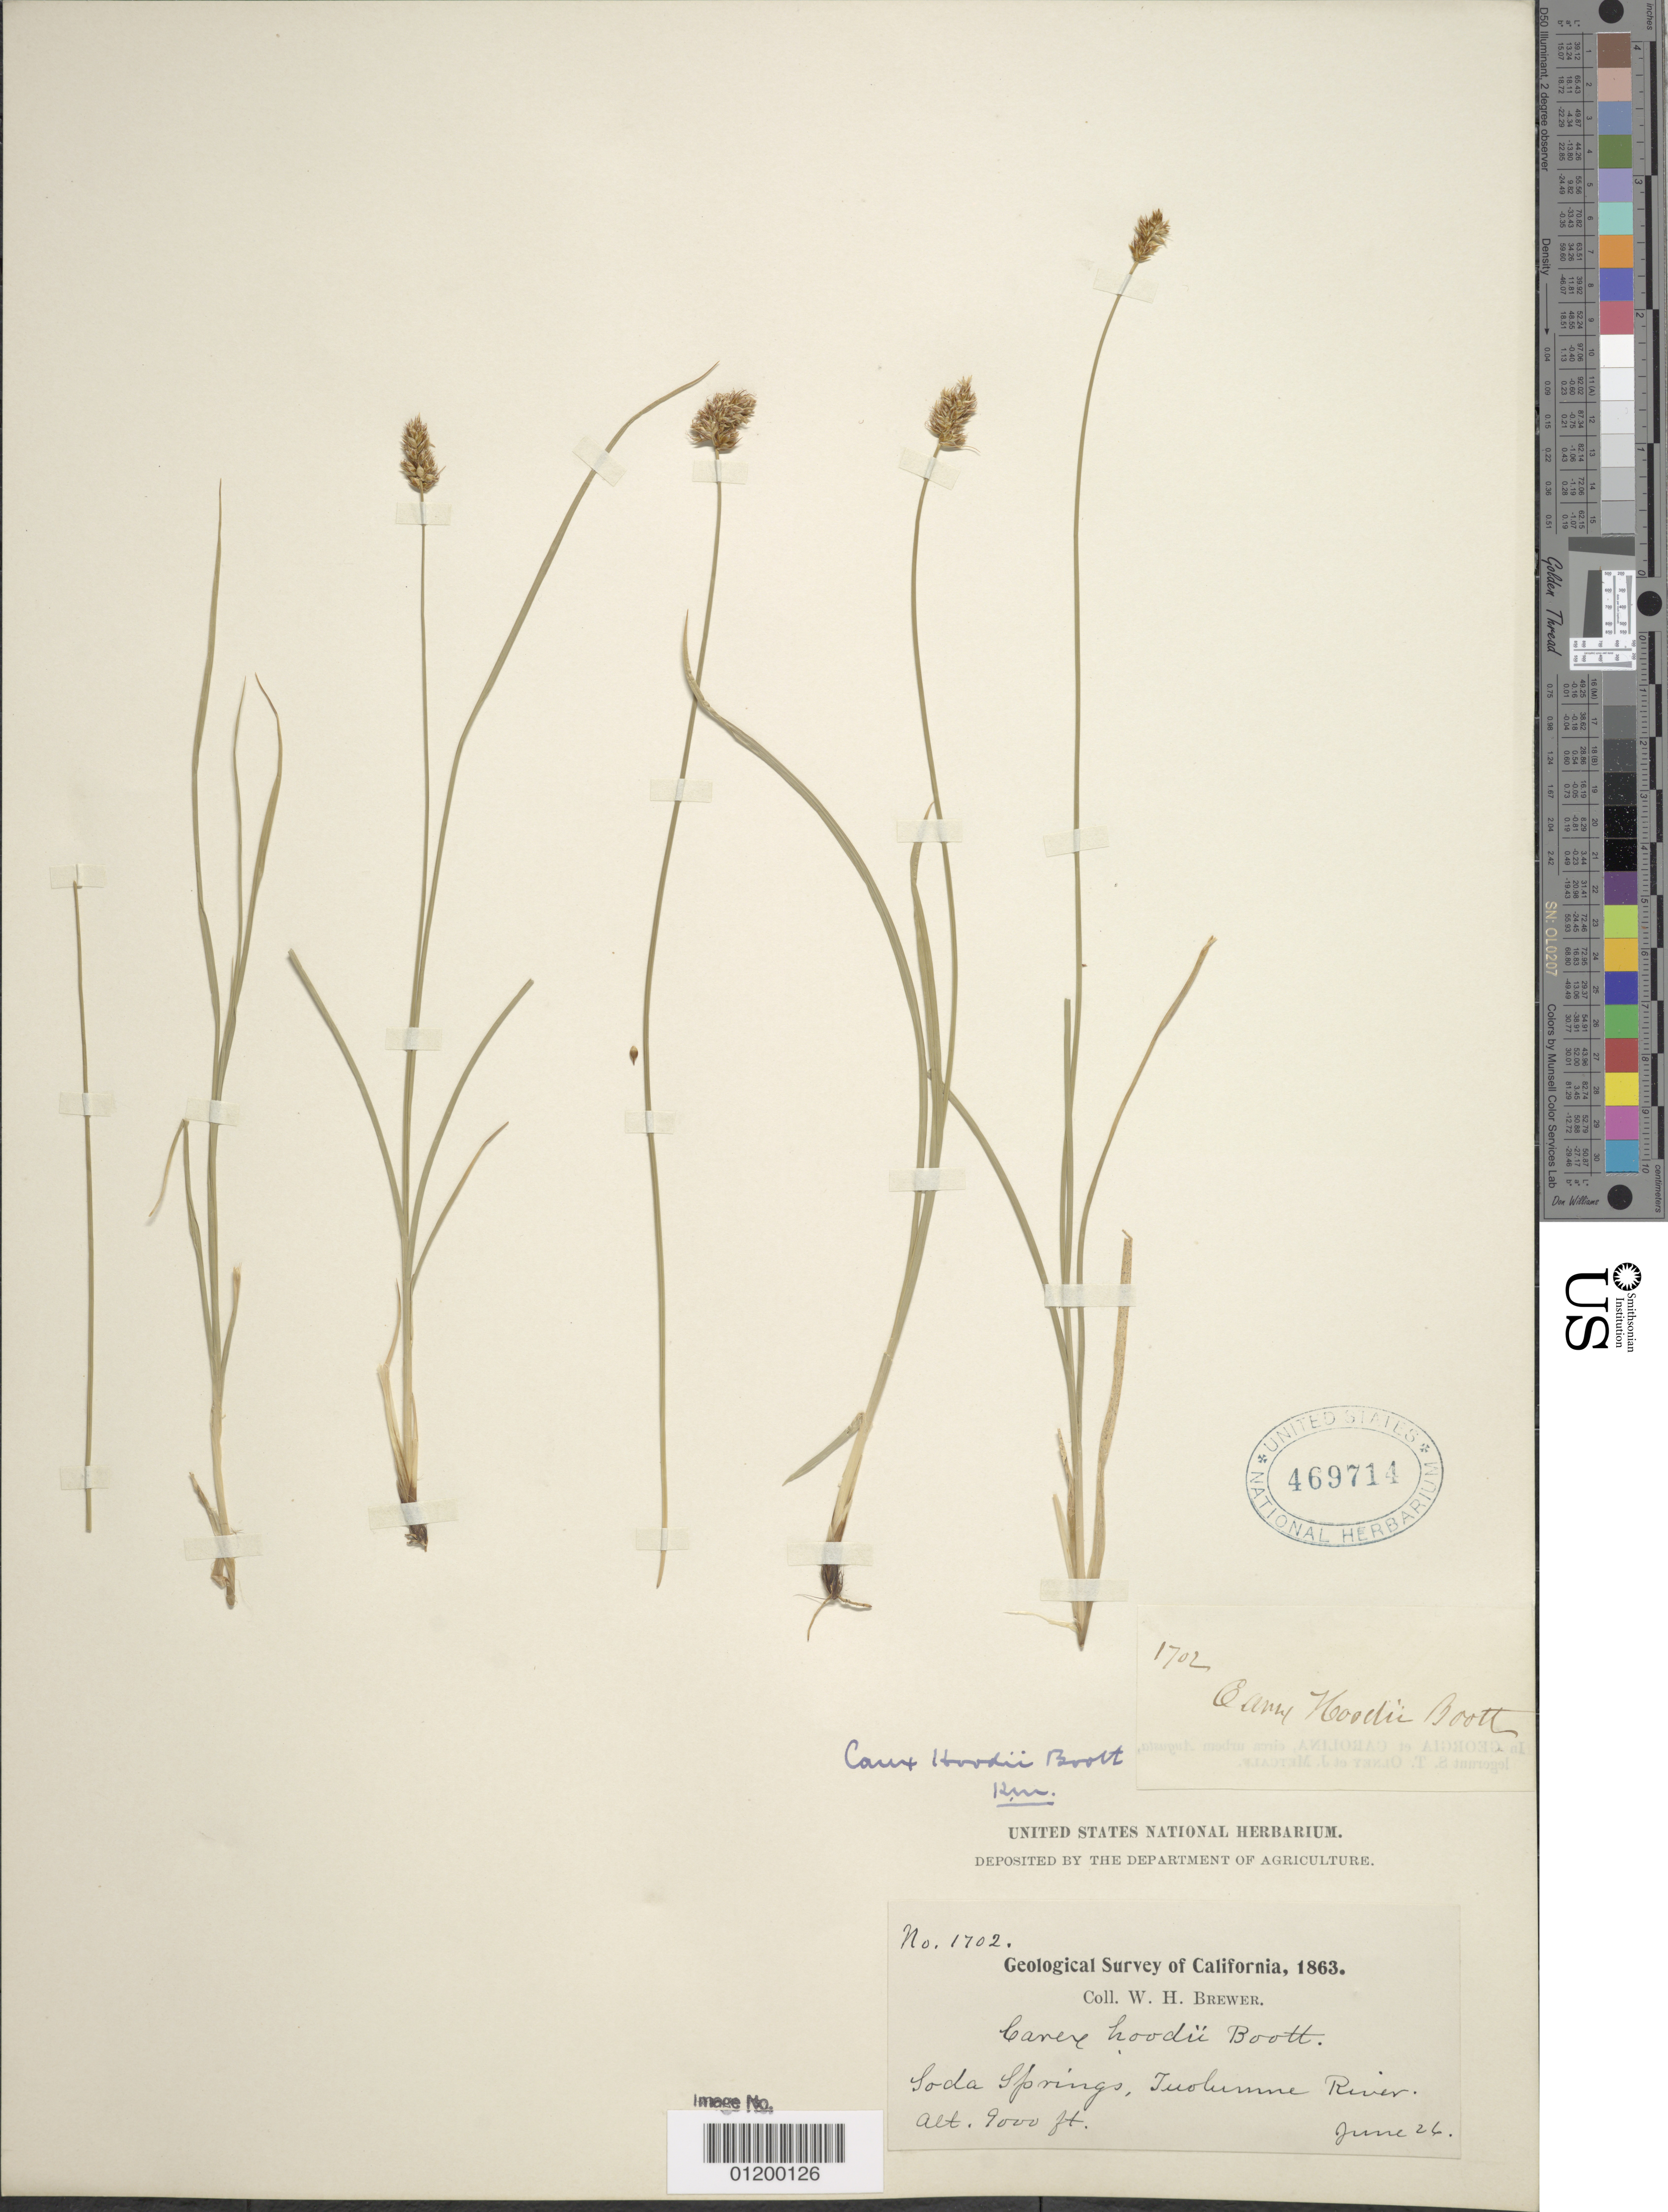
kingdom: Plantae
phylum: Tracheophyta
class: Liliopsida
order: Poales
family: Cyperaceae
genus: Carex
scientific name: Carex hoodii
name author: Boott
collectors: W. H. Brewer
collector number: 1702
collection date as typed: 26 Jun 1863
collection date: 1863-06-26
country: United States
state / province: California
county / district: Tuolumne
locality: Soda Springs, Tuolumne Valley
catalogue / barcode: US 469714